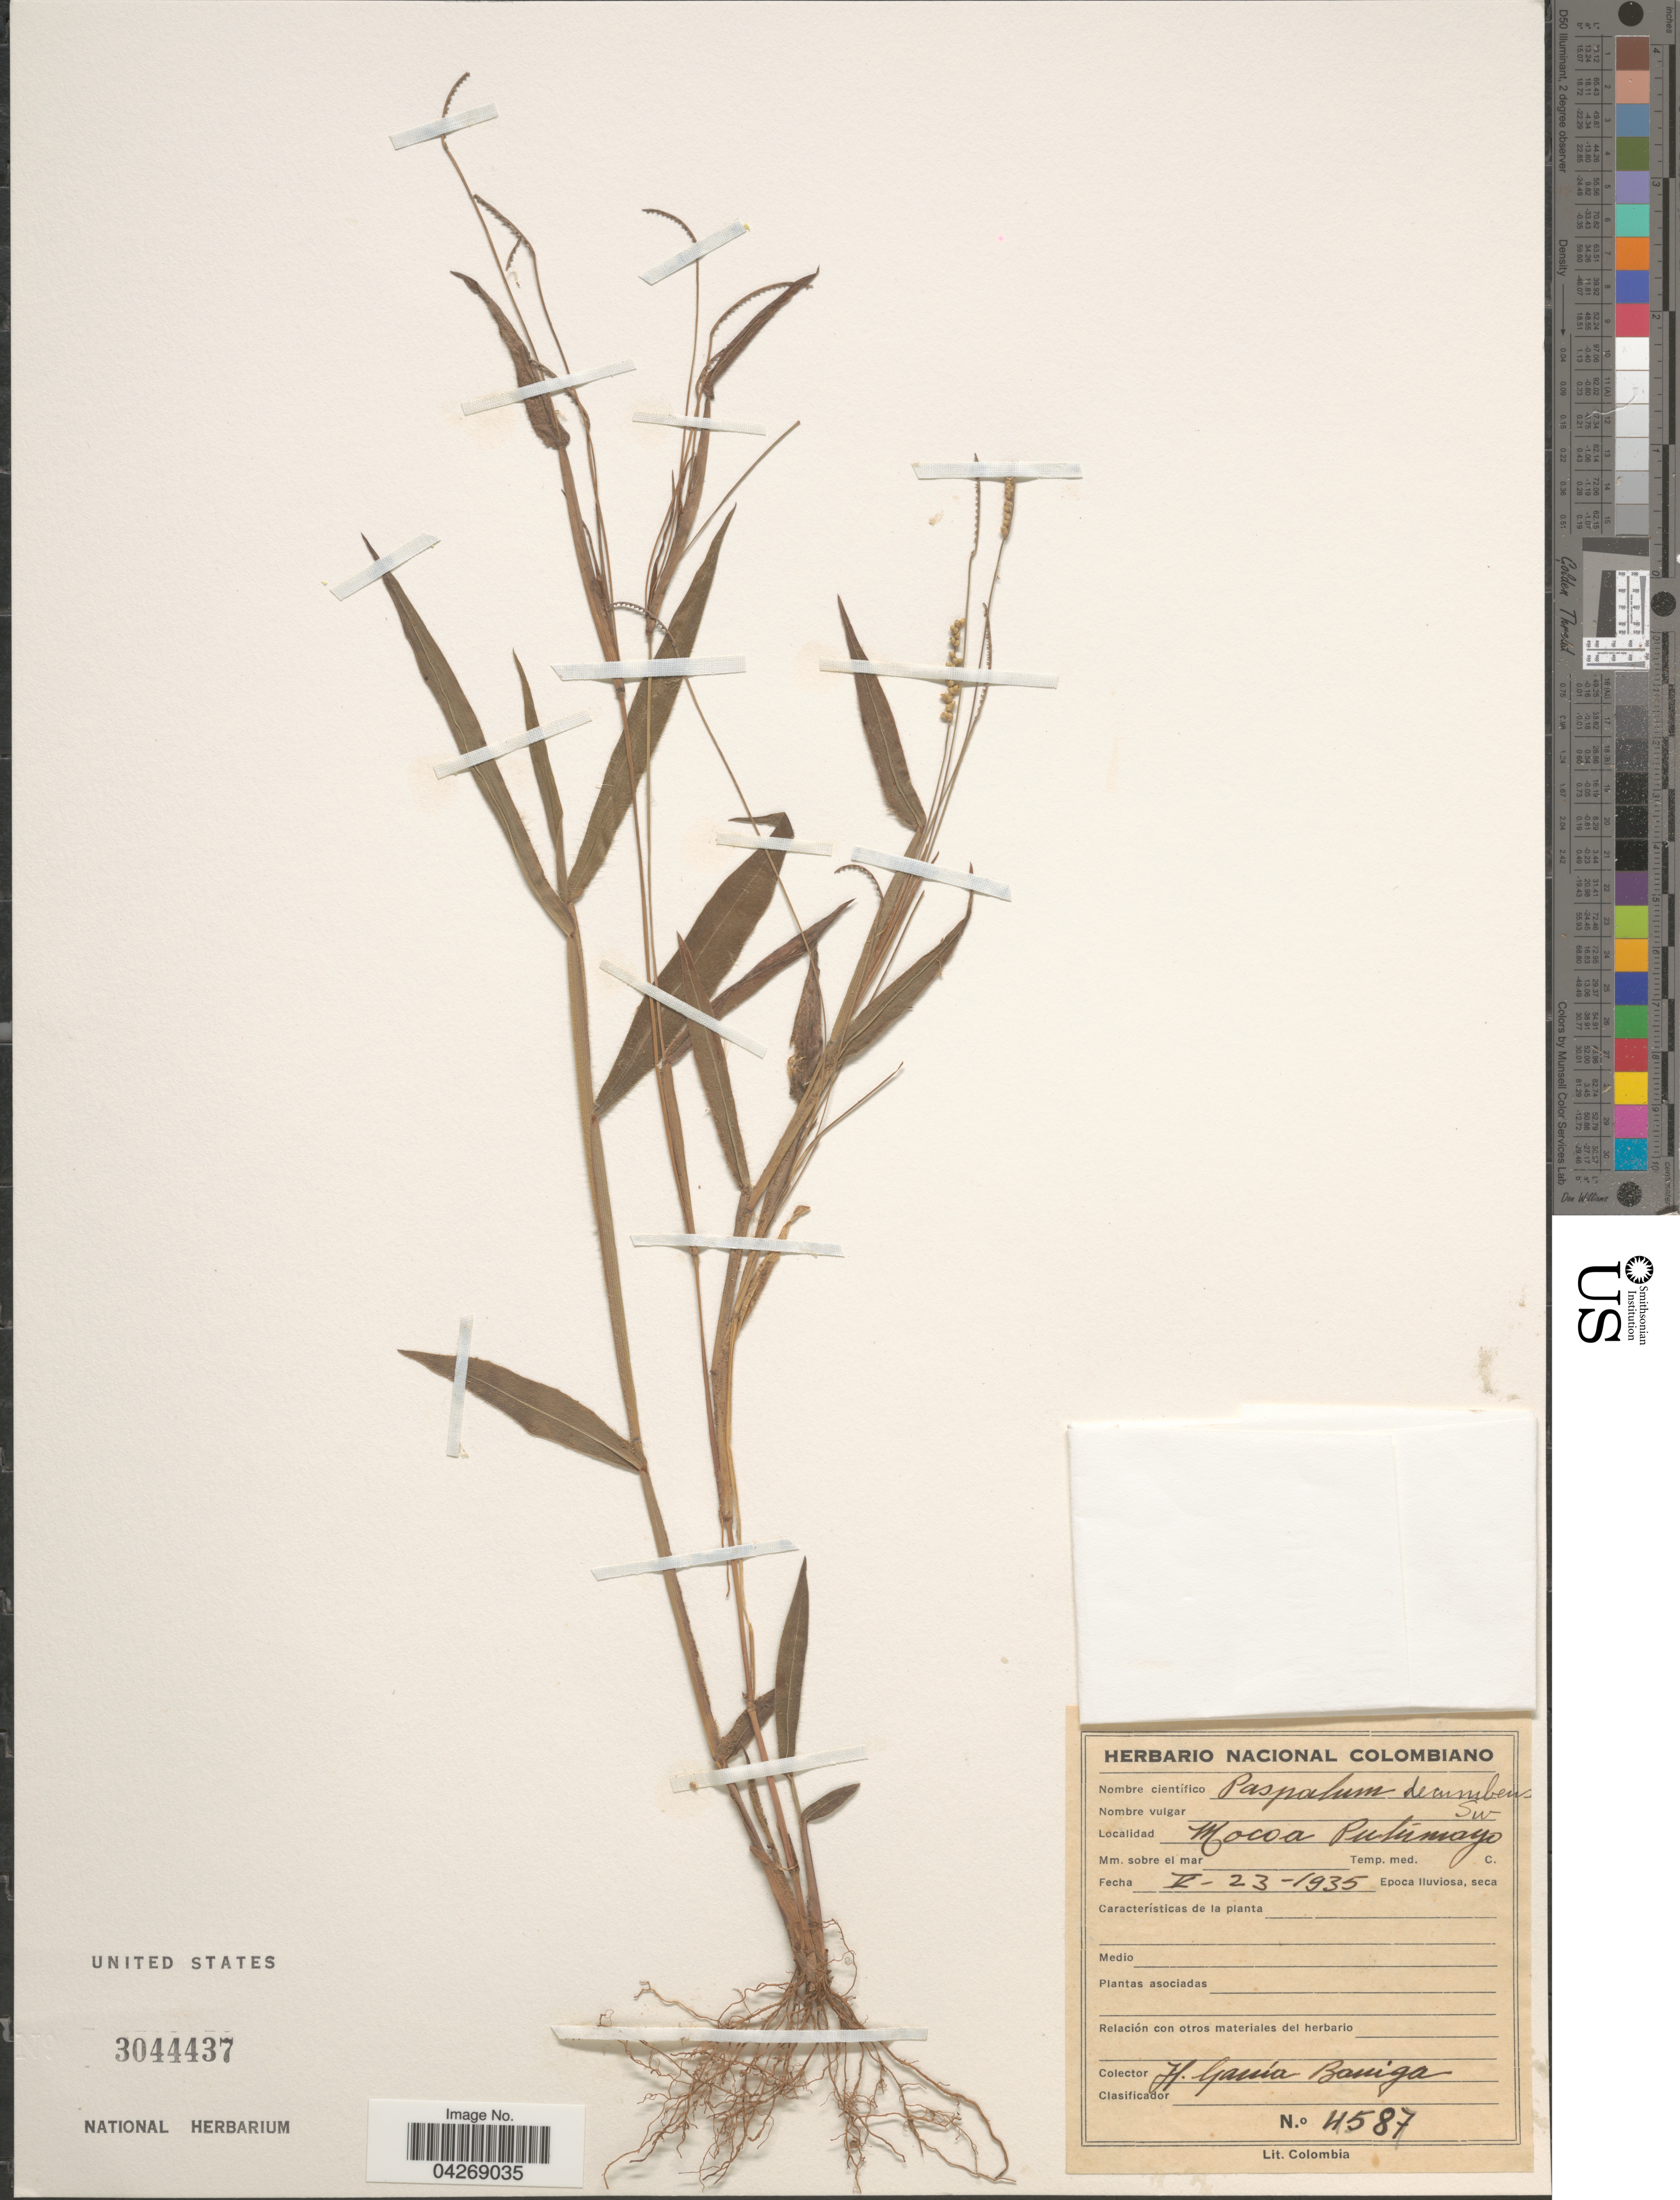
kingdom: Plantae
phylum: Tracheophyta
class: Liliopsida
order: Poales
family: Poaceae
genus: Paspalum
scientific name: Paspalum decumbens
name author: Sw.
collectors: H. García Barriga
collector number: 4587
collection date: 1935-05-23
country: Colombia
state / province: Putumayo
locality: Mocoa Putumayo.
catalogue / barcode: US 3044437